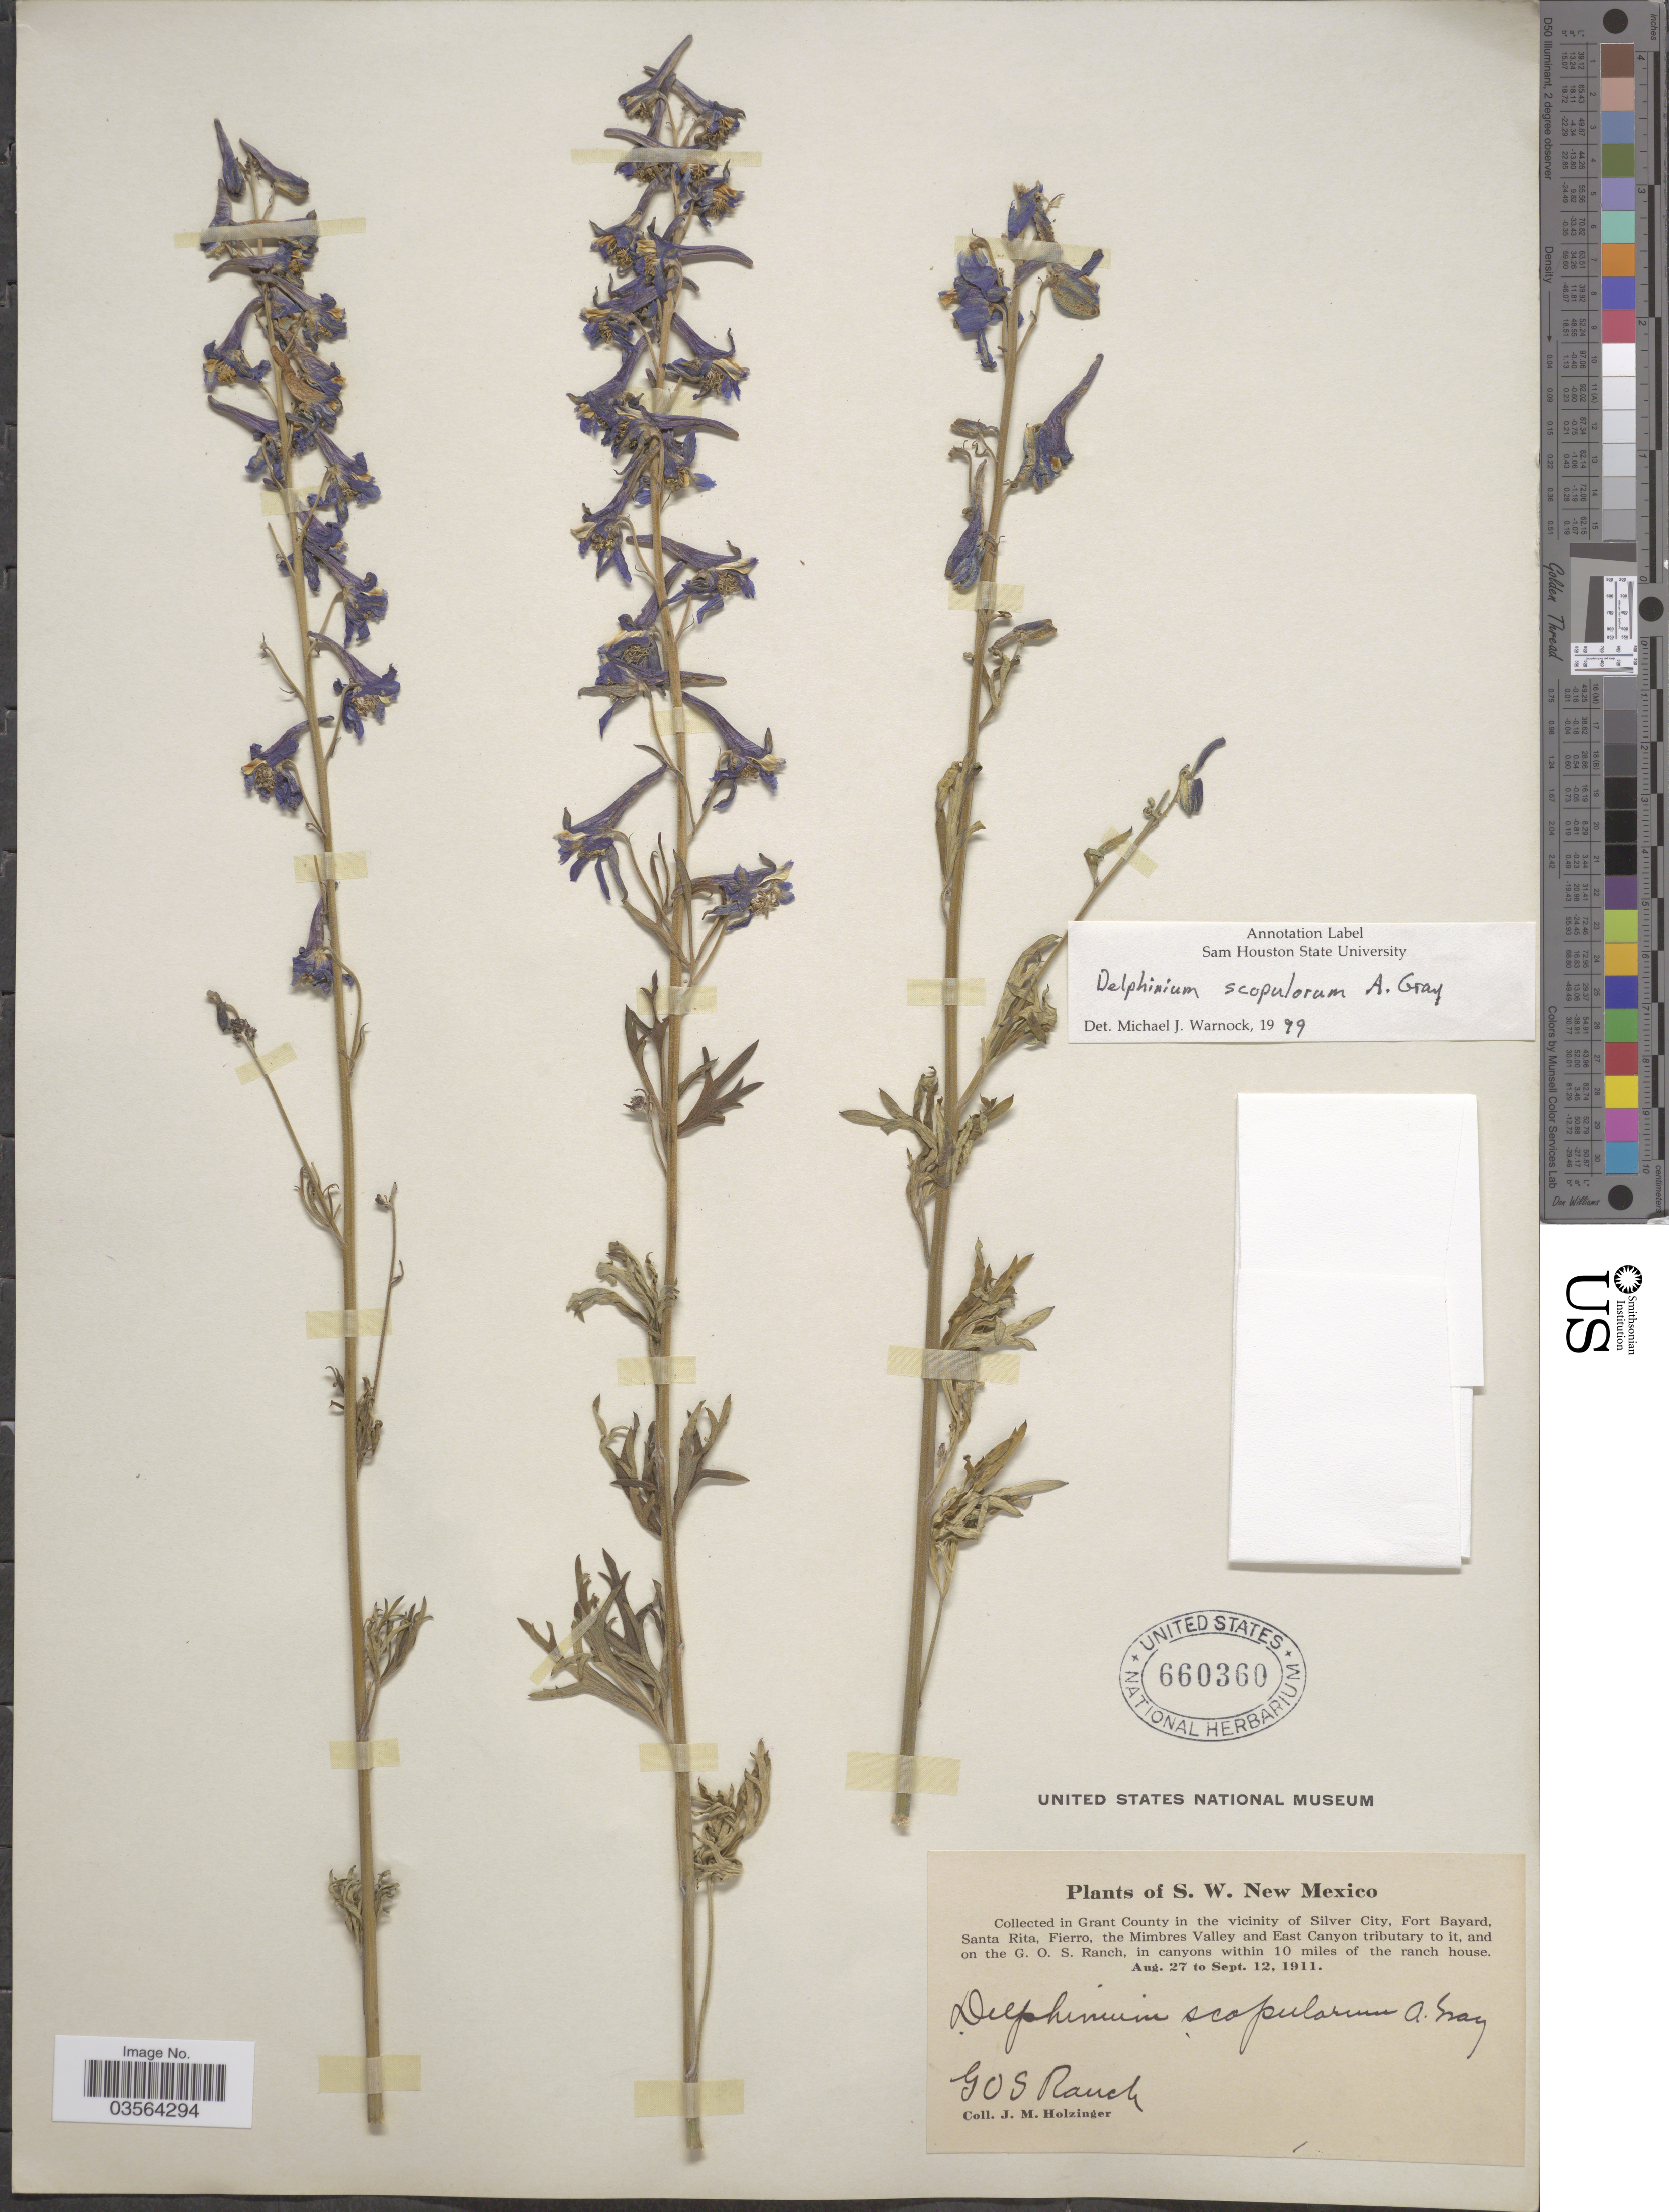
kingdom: Plantae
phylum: Tracheophyta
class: Magnoliopsida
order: Ranunculales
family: Ranunculaceae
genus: Delphinium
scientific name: Delphinium scopulorum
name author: A. Gray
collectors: J. M. Holzinger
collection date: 1911-08-27/1911-09-12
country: United States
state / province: New Mexico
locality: S. W. New Mexico. In Grant County in the vicinity of Silver City, Fort Bayard, Santa Rita, Fierro, the Mimbres Valley and East Canyon tributary to it, and on the G. O. S. Ranch, in canyons within 10 miles of the ranch house.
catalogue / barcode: US 660360